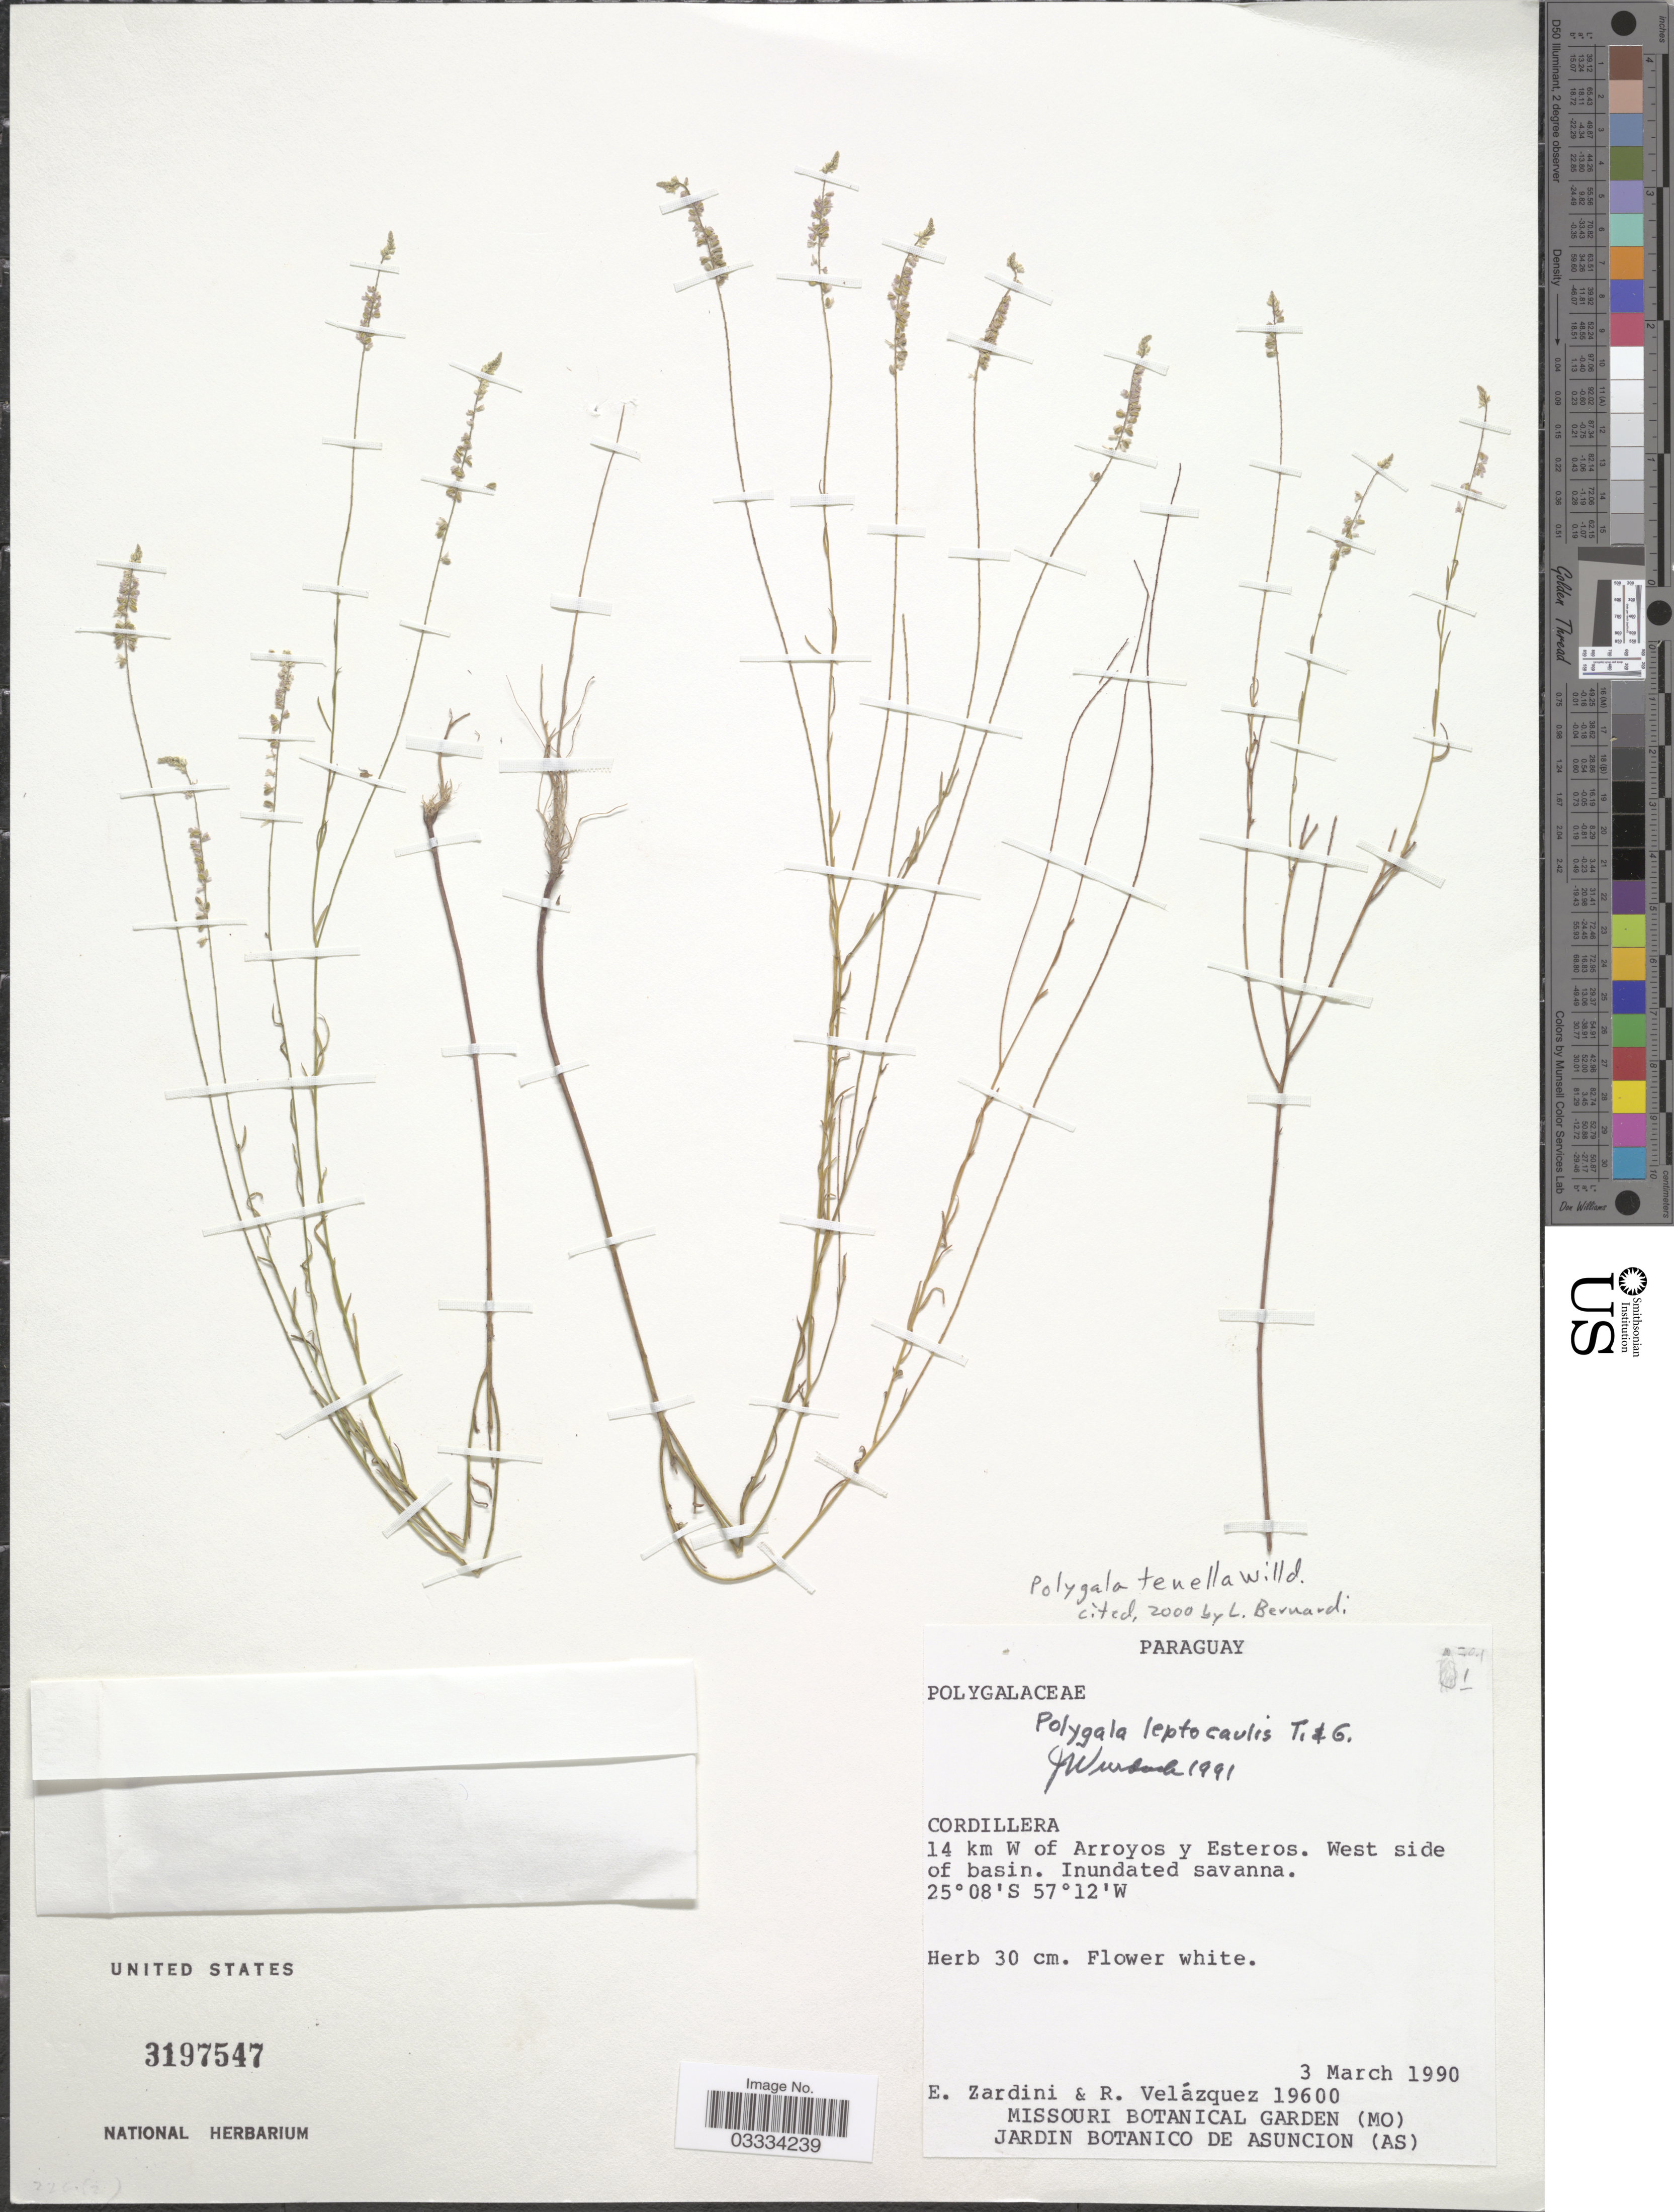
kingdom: Plantae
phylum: Tracheophyta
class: Magnoliopsida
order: Fabales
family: Polygalaceae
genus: Polygala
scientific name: Polygala tenella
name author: Willd.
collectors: E. Zardini & R. Velázquez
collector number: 19600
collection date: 1990-03-03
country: Paraguay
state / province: Cordillera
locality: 14 km W of Arroyos y Esteros. West side of basin.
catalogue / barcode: US 3197547